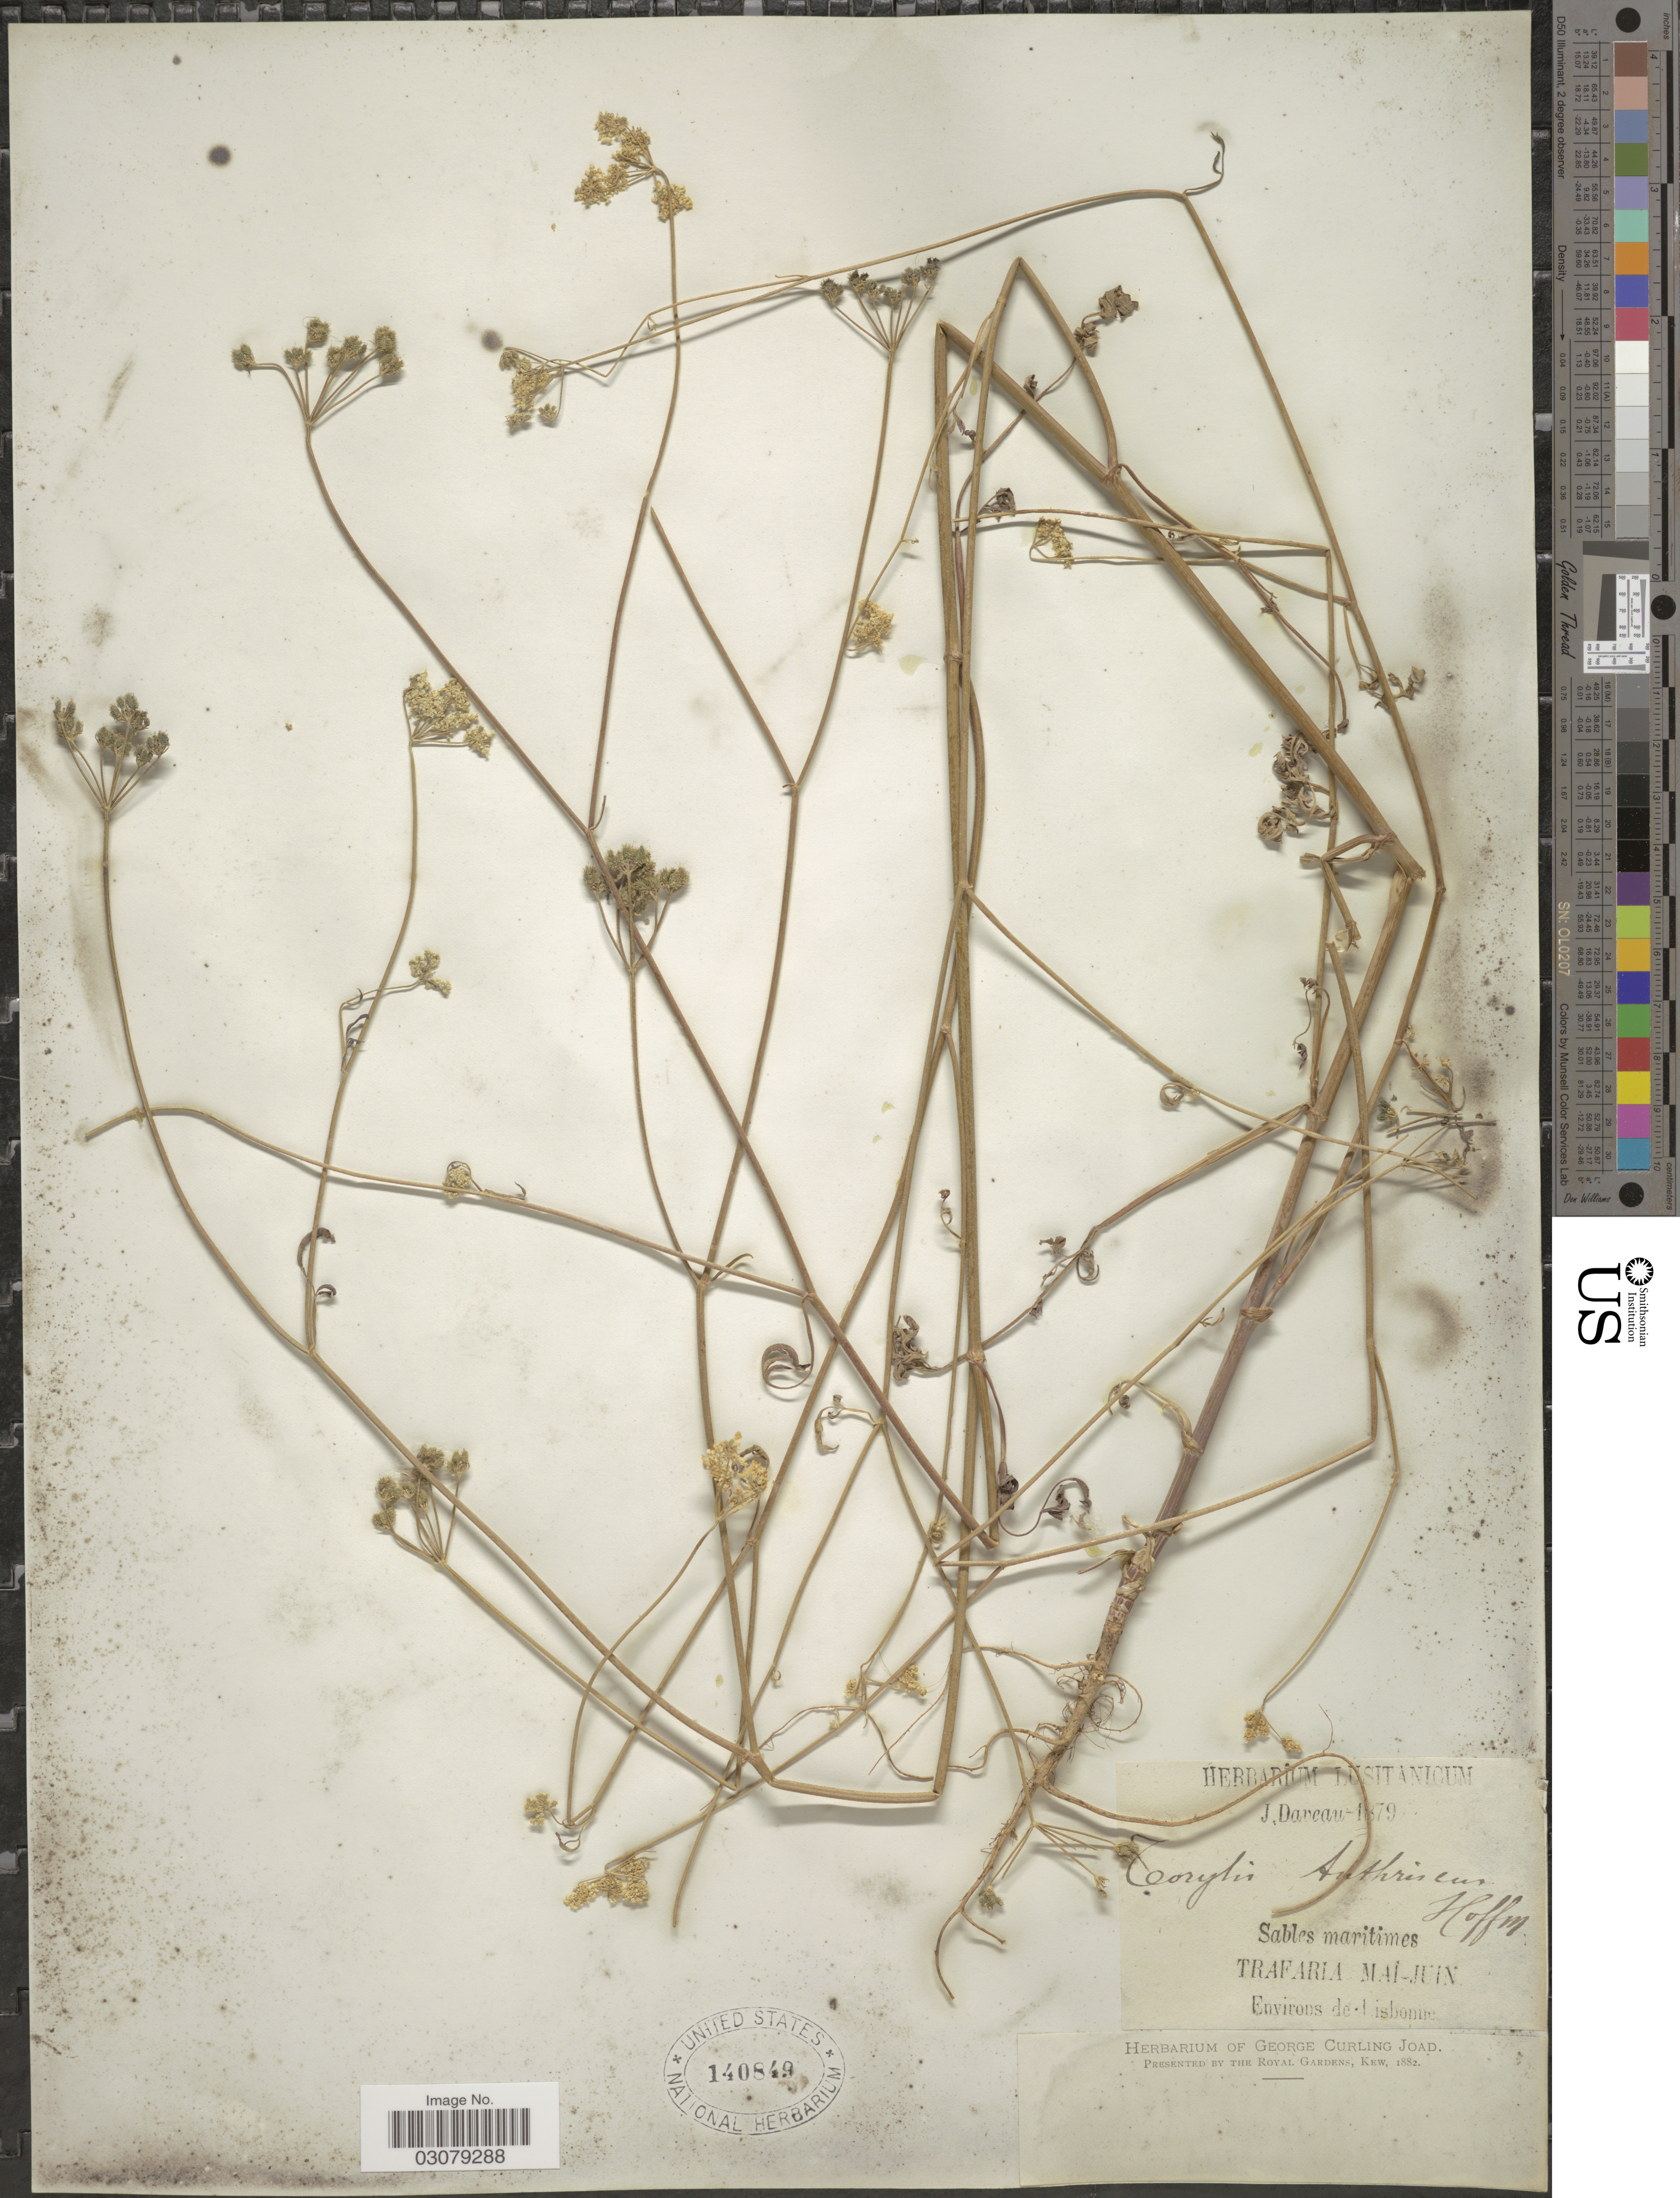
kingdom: Plantae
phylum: Tracheophyta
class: Magnoliopsida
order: Apiales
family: Apiaceae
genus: Torilis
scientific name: Torilis japonica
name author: (Houtt.) DC.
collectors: J. Daveau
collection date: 1879-05/1879-06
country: Portugal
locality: Sables maritimes. Trafaria, Environs de Lisbonne.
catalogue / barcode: US 140849